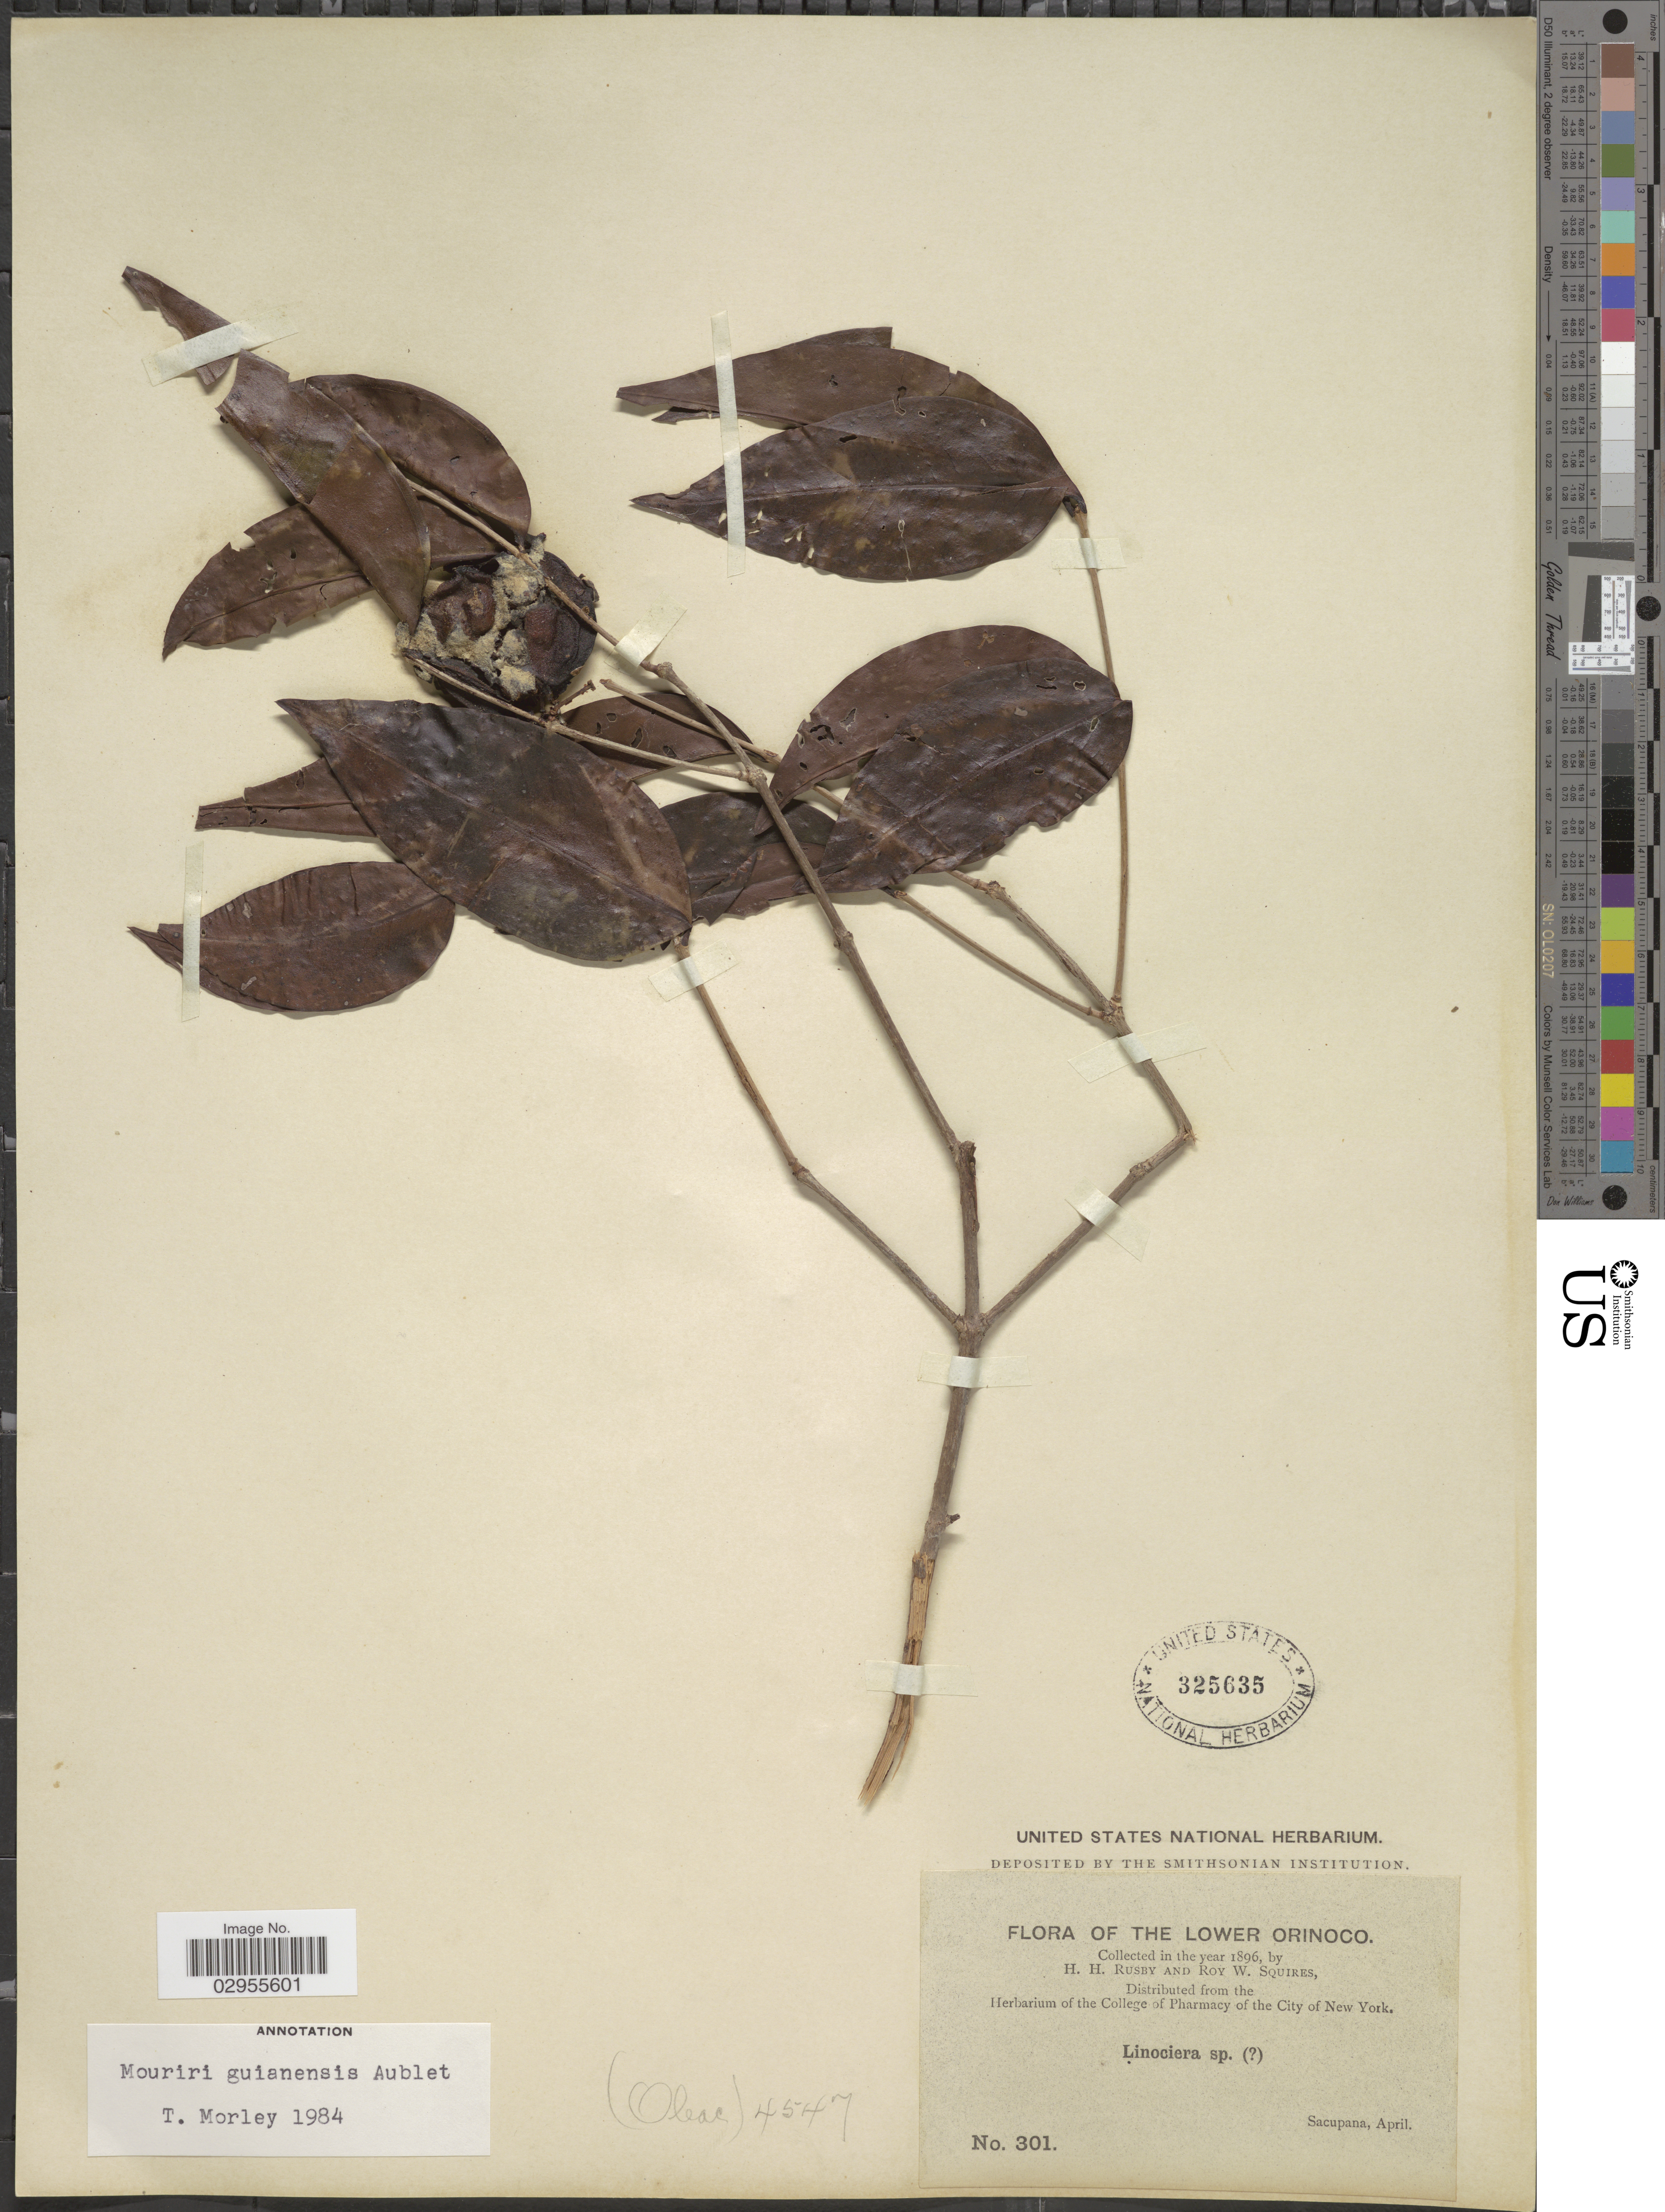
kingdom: Plantae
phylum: Tracheophyta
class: Magnoliopsida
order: Myrtales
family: Melastomataceae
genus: Mouriri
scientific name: Mouriri guianensis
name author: Aubl.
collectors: H. H. Rusby & R. Squires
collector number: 301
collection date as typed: April 1896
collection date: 1896-04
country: Venezuela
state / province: Delta Amacuro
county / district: Antonio Díaz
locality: Lower Orinoco, Sacupana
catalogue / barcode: US 325635